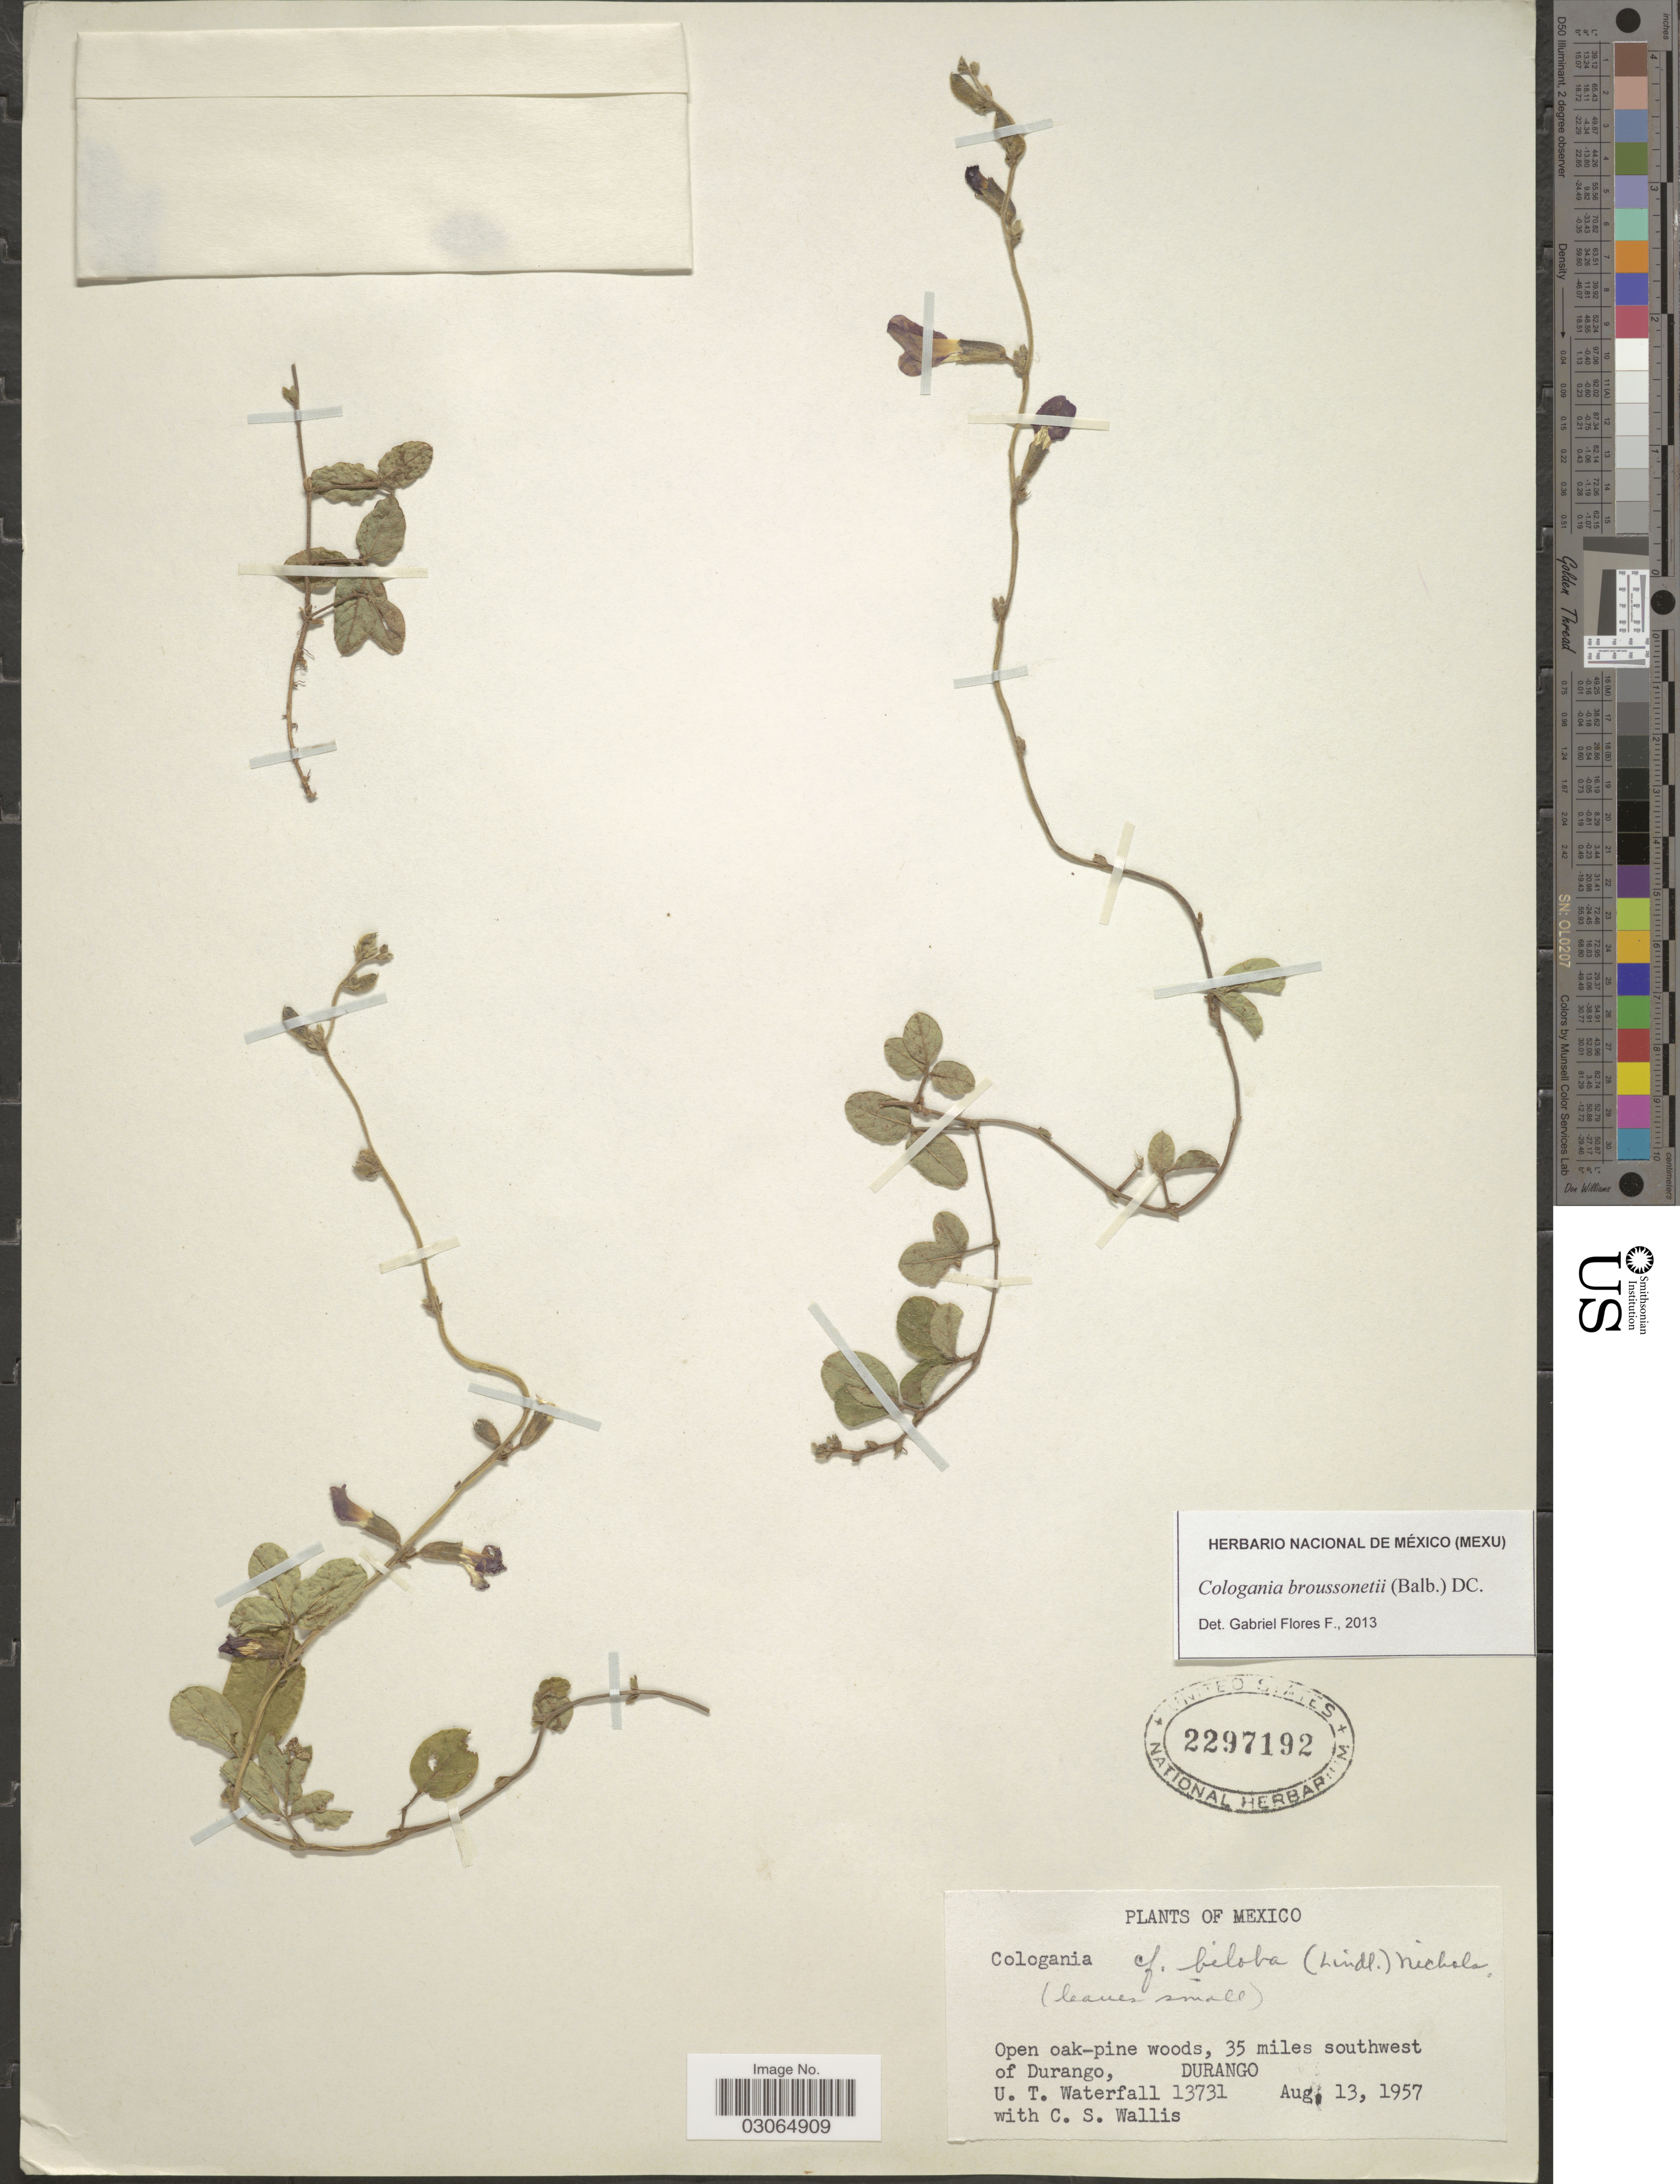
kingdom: Plantae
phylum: Tracheophyta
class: Magnoliopsida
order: Fabales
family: Fabaceae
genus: Cologania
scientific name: Cologania broussonetii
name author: (Balb.) DC.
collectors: U. T. Waterfall & C. S. Wallis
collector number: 13731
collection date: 1957-08-13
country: Mexico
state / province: Durango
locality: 35 miles southwest of Durango.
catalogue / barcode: US 2297192